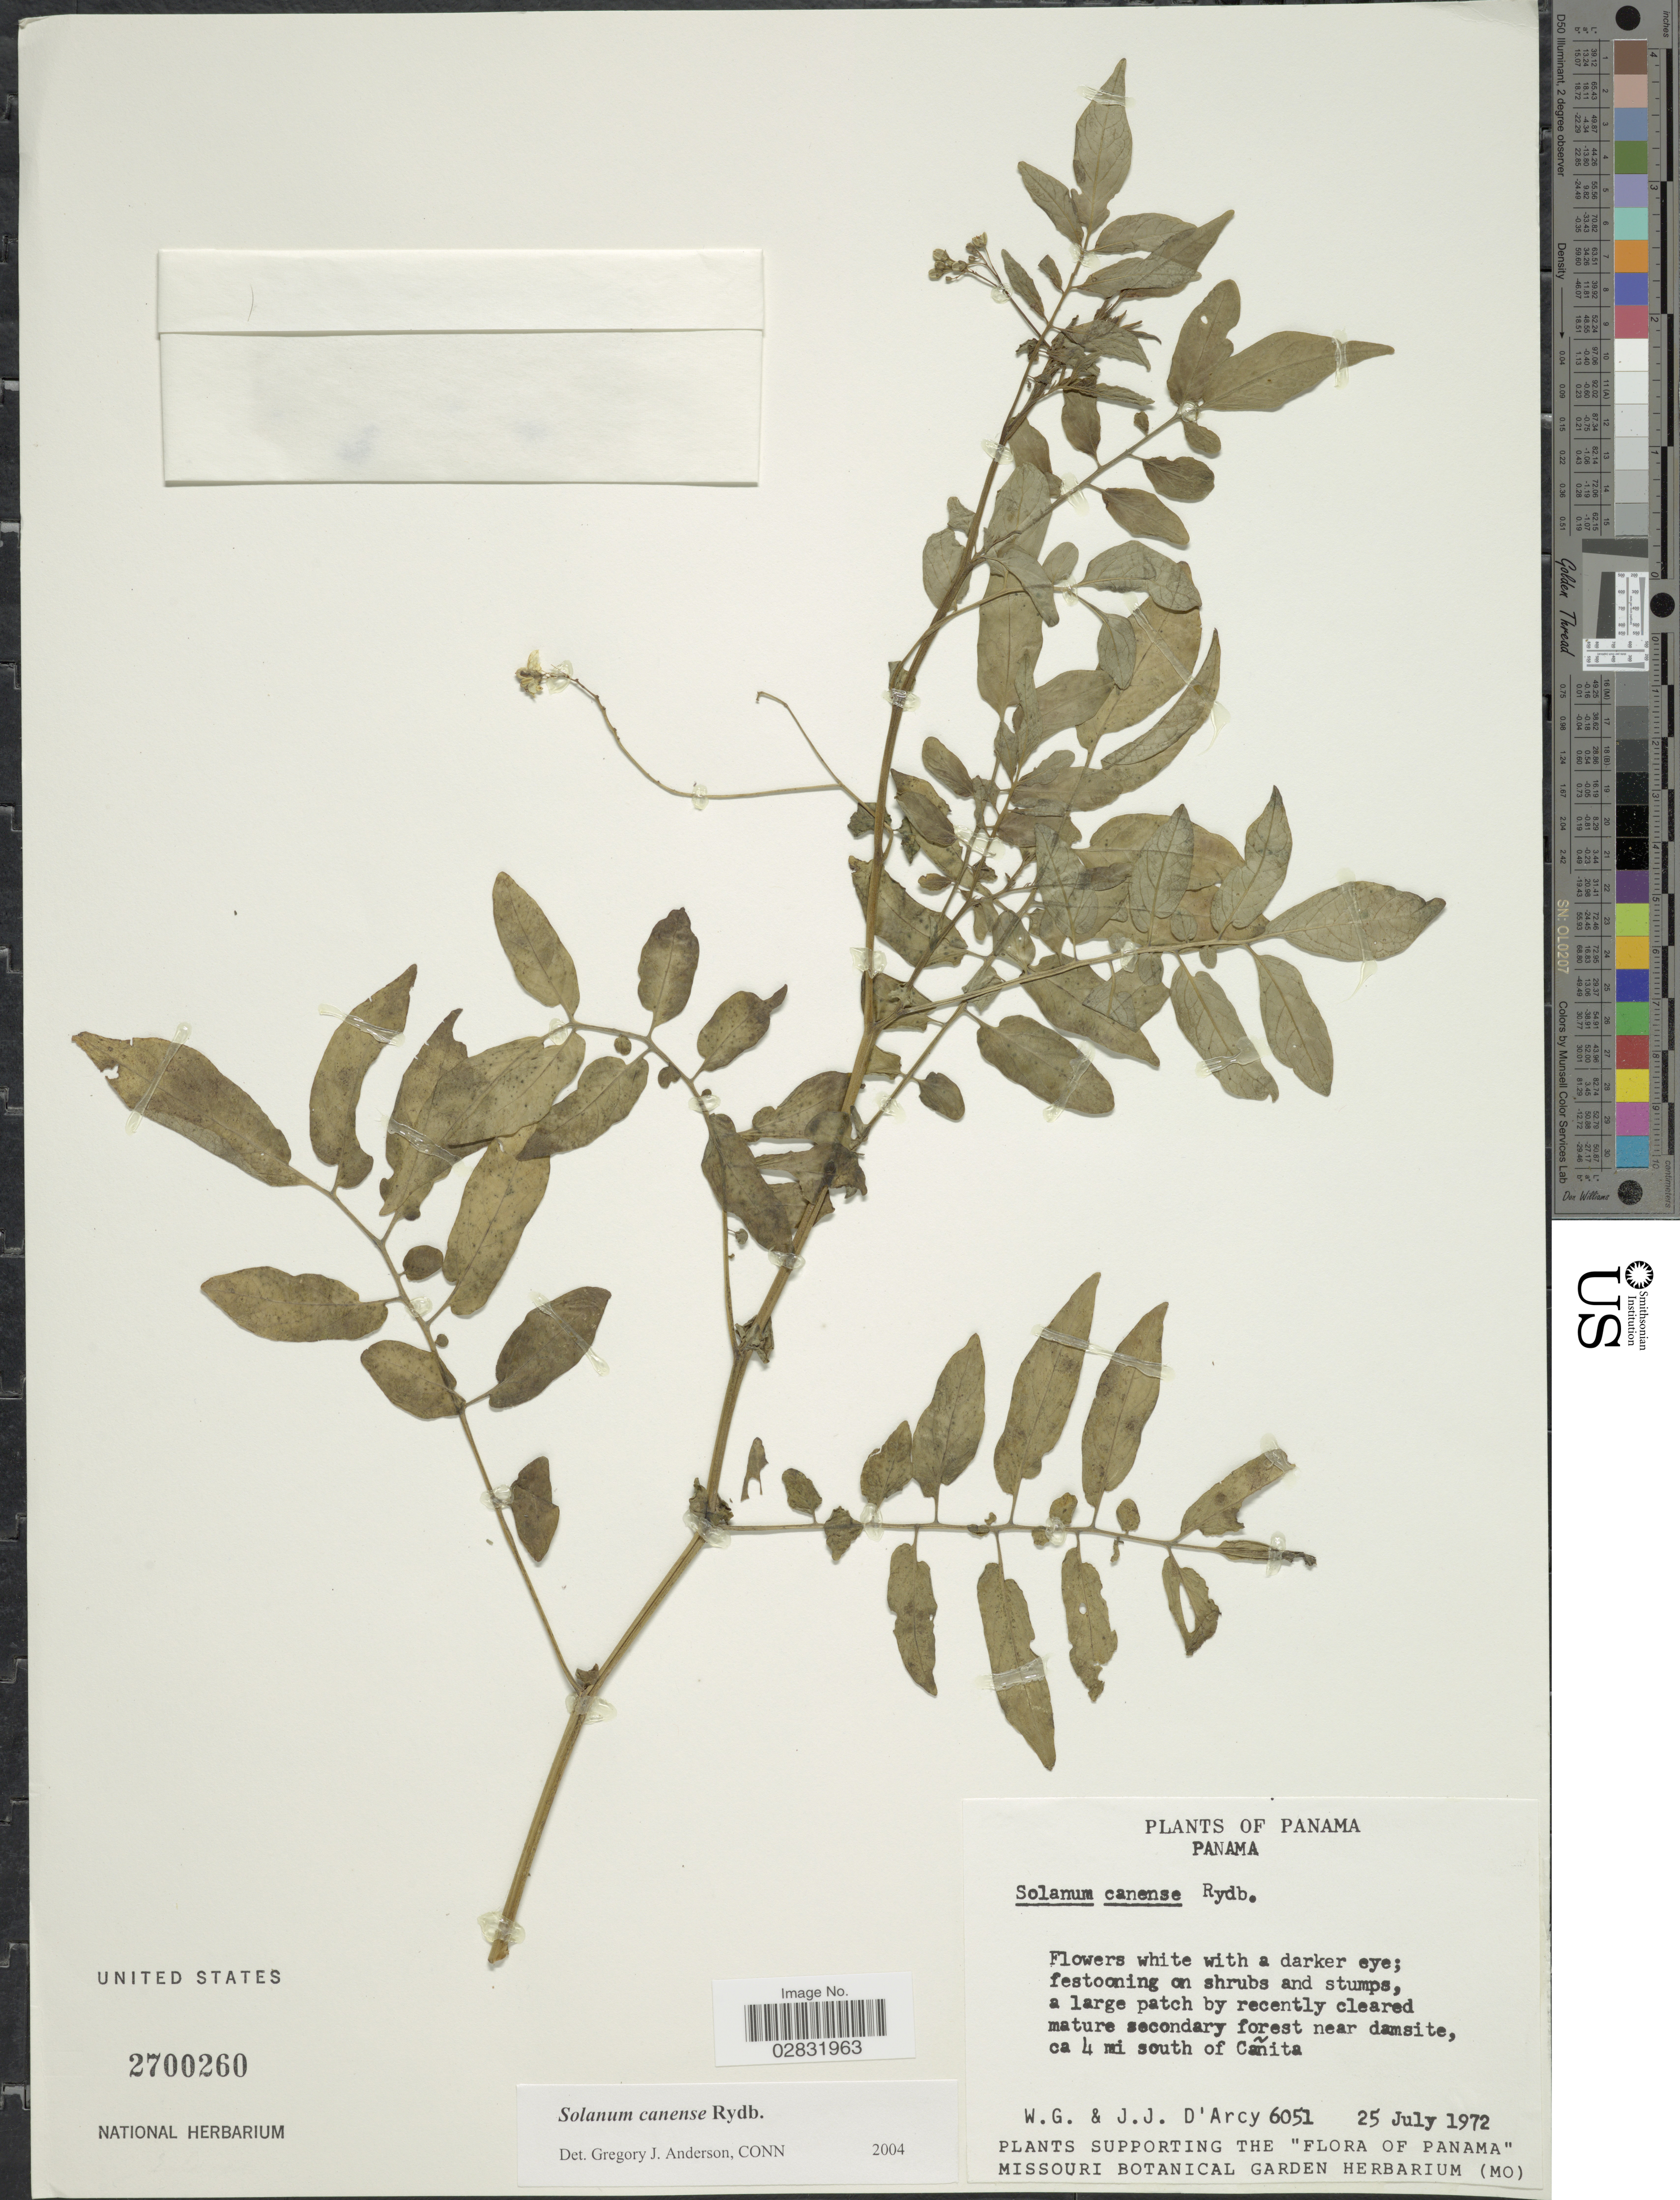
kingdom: Plantae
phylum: Tracheophyta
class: Magnoliopsida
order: Solanales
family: Solanaceae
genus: Solanum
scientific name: Solanum canense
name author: Rydb.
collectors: W. G. D'Arcy & J. J. D'Arcy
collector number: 6051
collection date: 1972-07-25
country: Panama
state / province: Panamá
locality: A large patch by recently cleared mature secondary forest near damsite, ca 4 mi south of Cañita.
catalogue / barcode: US 2700260